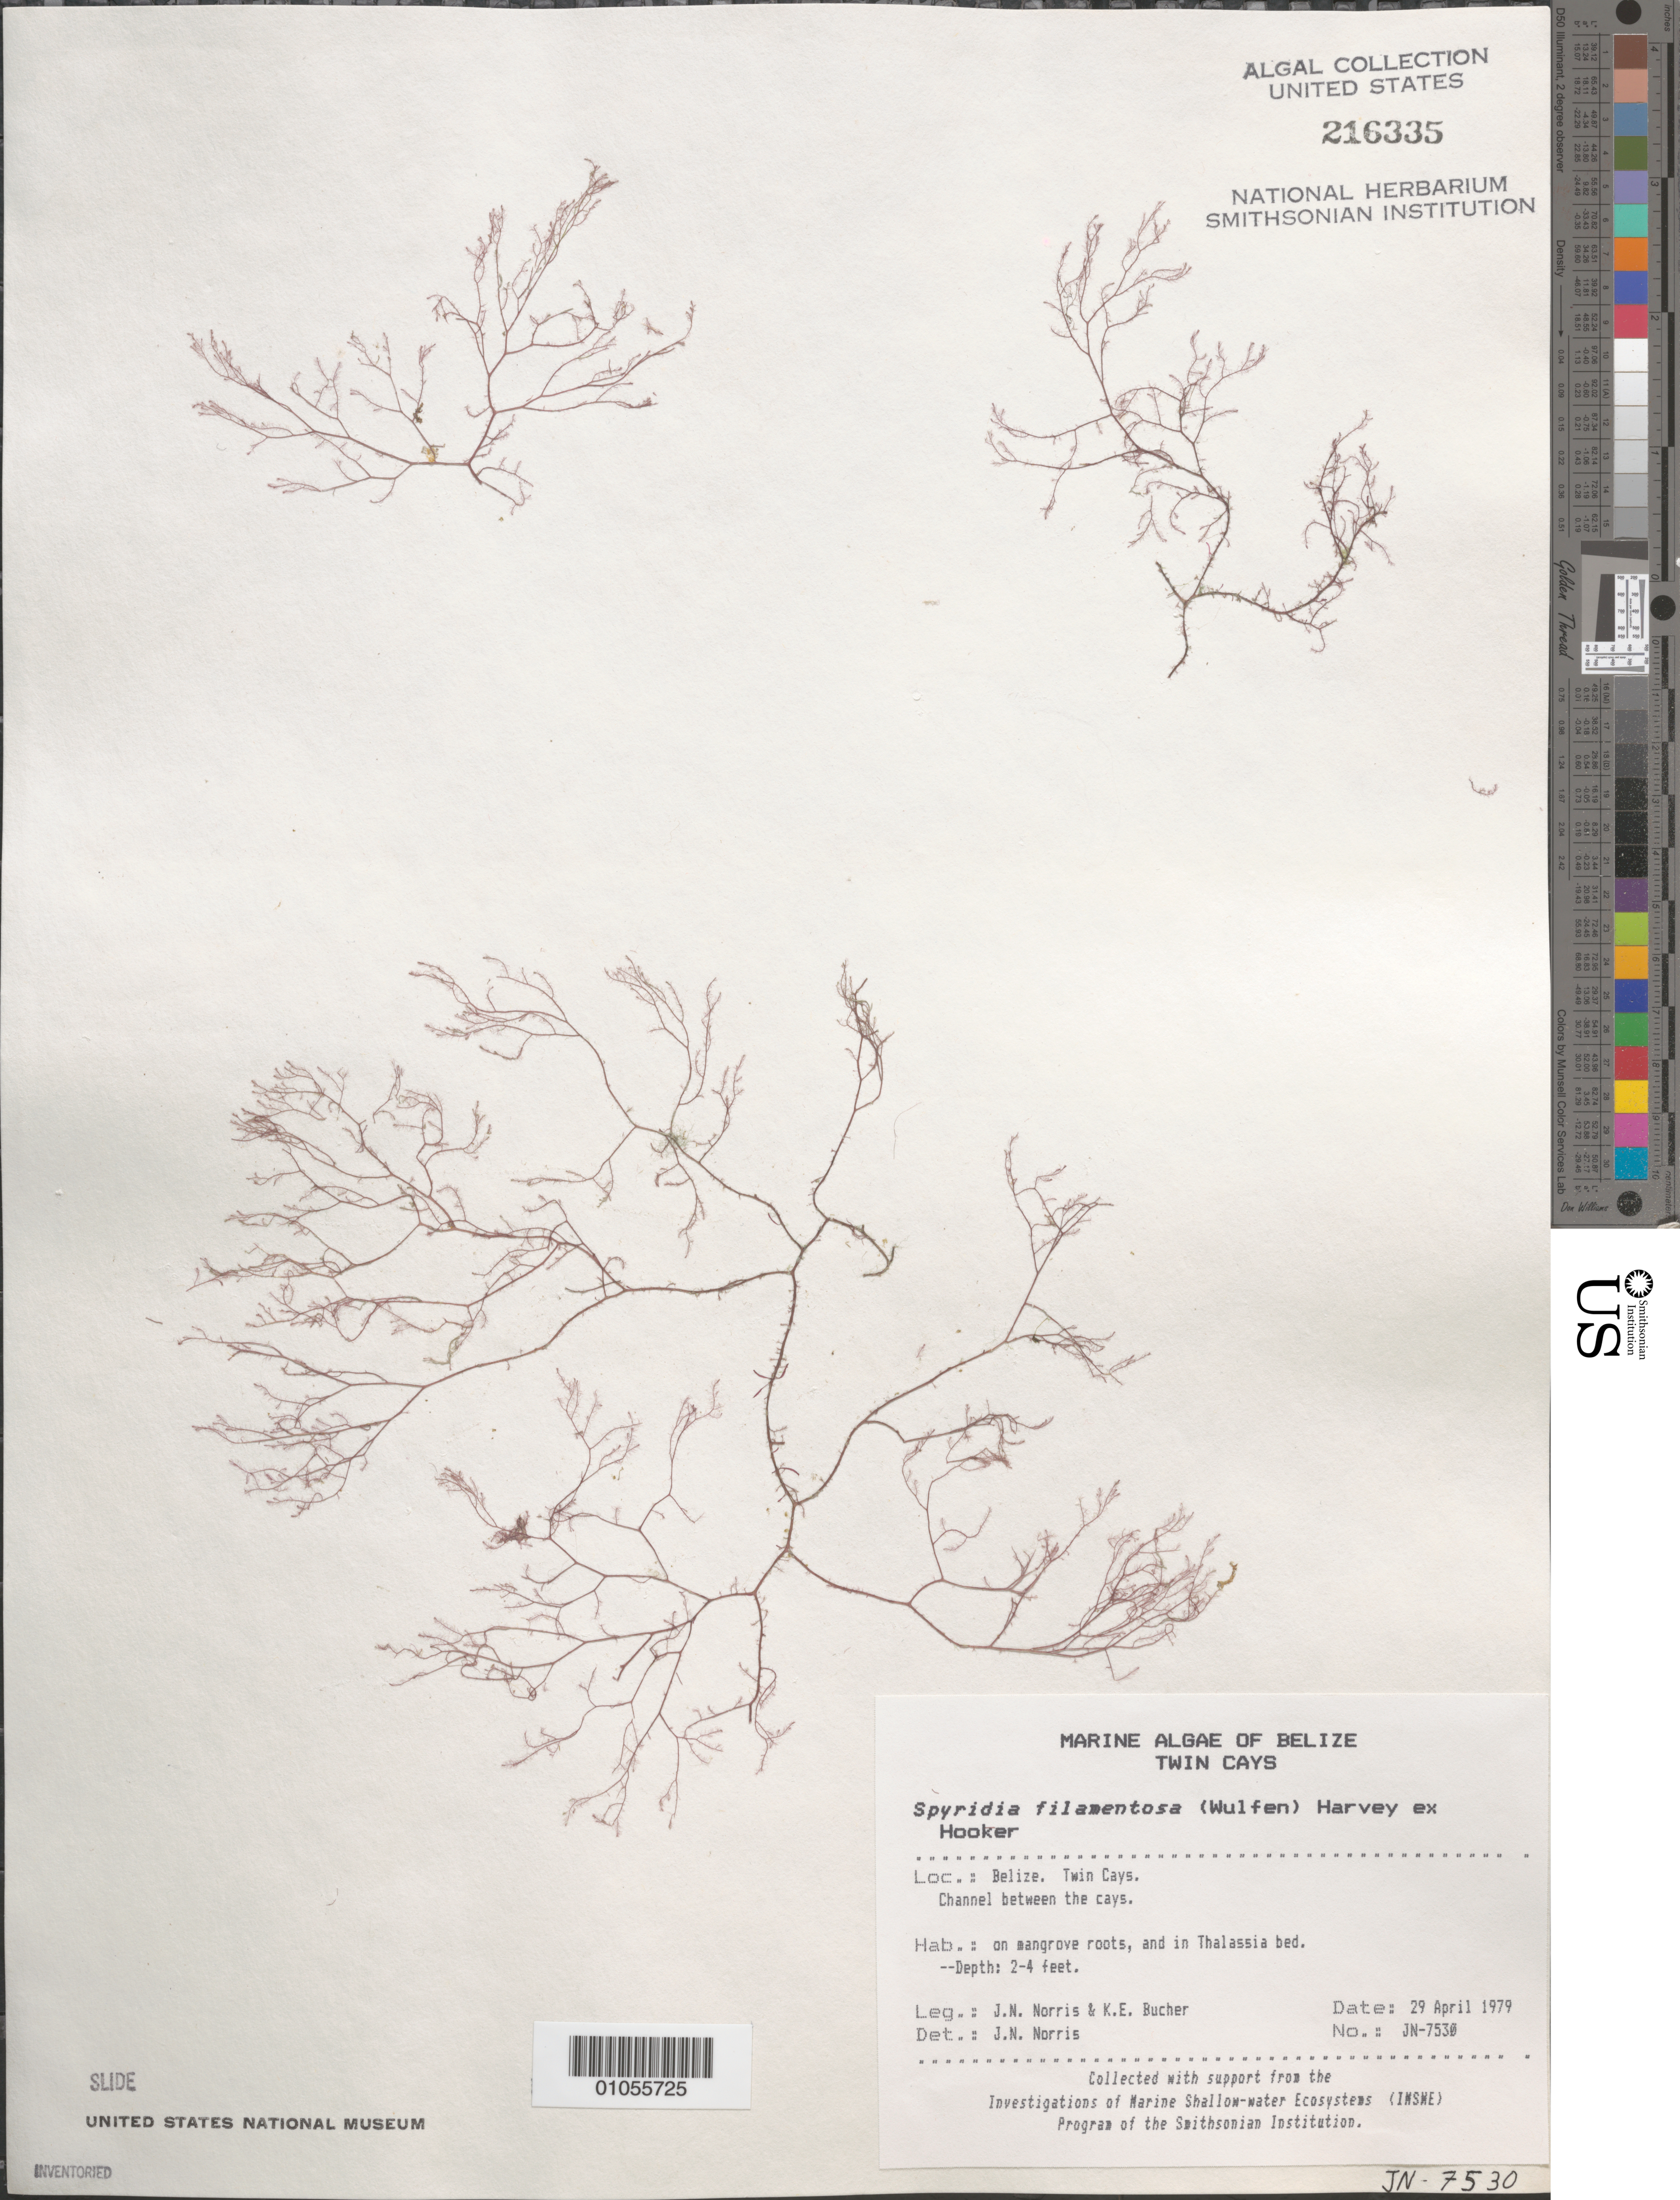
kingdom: Plantae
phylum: Rhodophyta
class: Florideophyceae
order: Ceramiales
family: Spyridiaceae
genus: Spyridia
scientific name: Spyridia filamentosa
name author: (Wulfen) Harv.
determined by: Norris, James N.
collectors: J. N. Norris & K. E. Bucher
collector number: JN-7530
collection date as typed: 29 Apr 1979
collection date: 1979-04-29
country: Belize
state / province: Stann Creek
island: Twin Cays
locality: Channel between Twin Cays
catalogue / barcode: US 216335